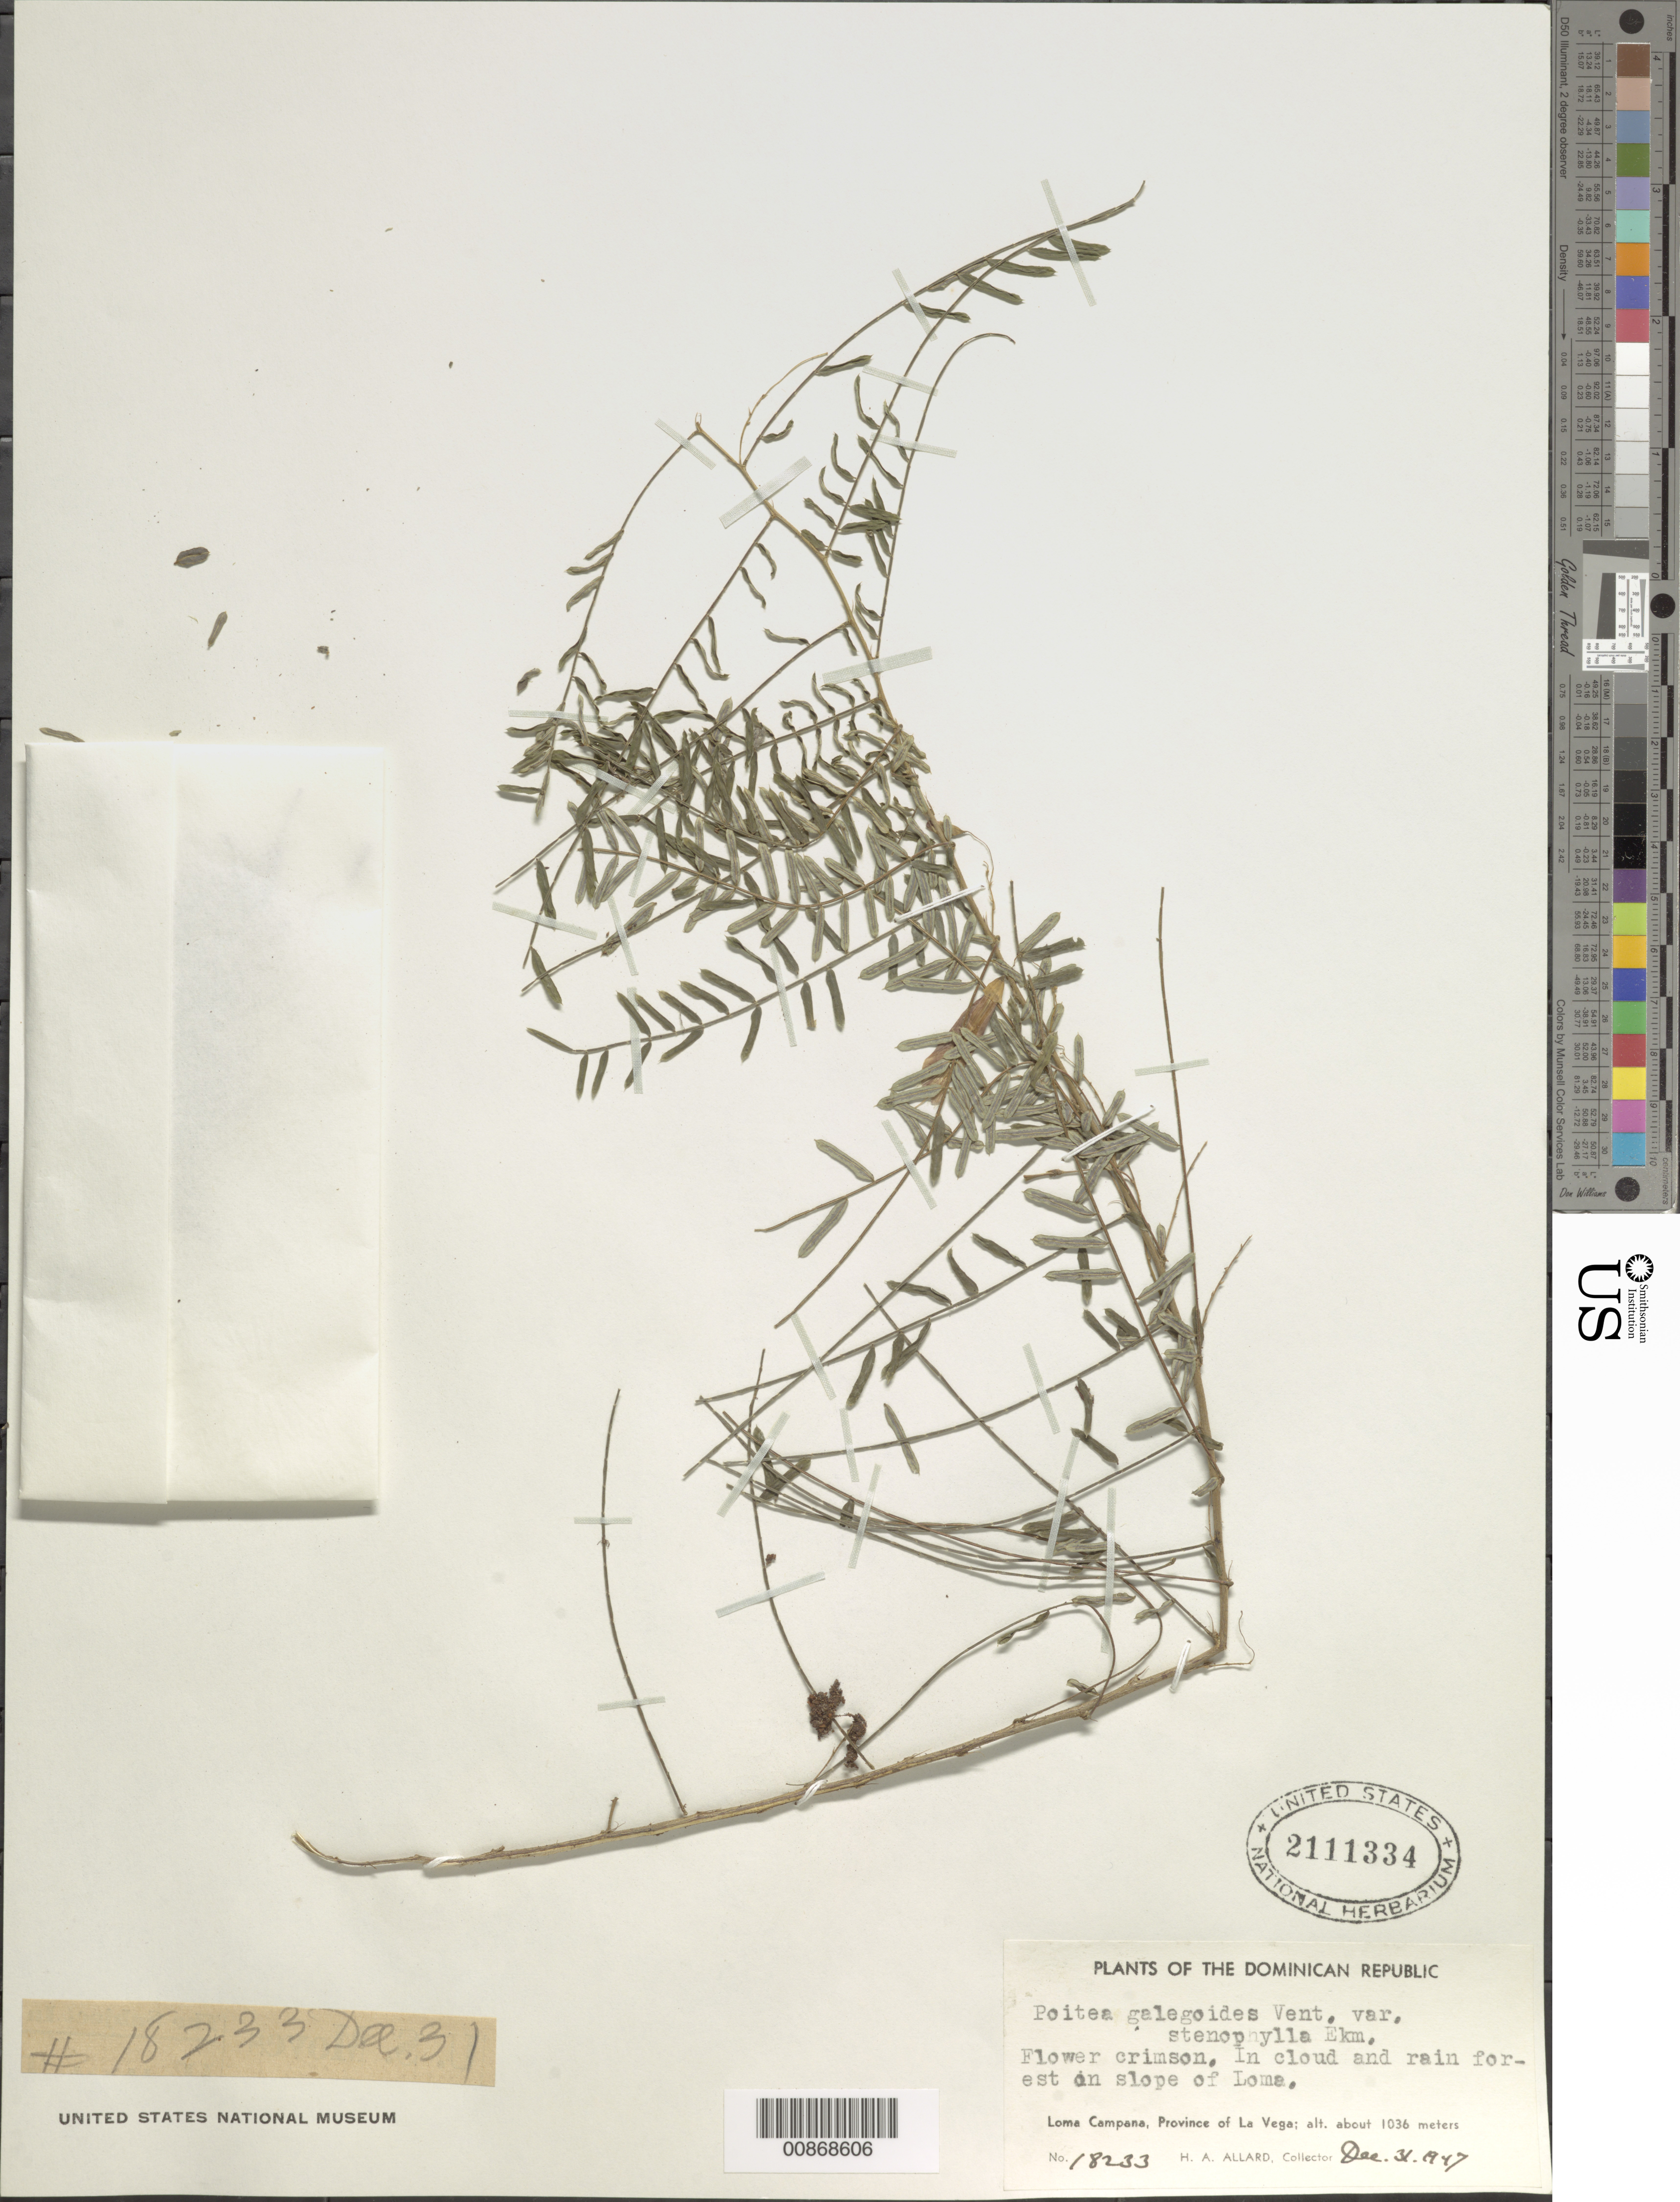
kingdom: Plantae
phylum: Tracheophyta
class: Magnoliopsida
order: Fabales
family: Fabaceae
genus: Poitea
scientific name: Poitea galegoides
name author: Vent.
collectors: H. A. Allard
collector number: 18233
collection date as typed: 31 Dec 1947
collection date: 1947-12-31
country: Dominican Republic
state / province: La Vega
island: Hispaniola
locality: Loma Campana. On slope of Loma.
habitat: In cloud and rain forest on slope of loma.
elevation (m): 1036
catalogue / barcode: US 2111334